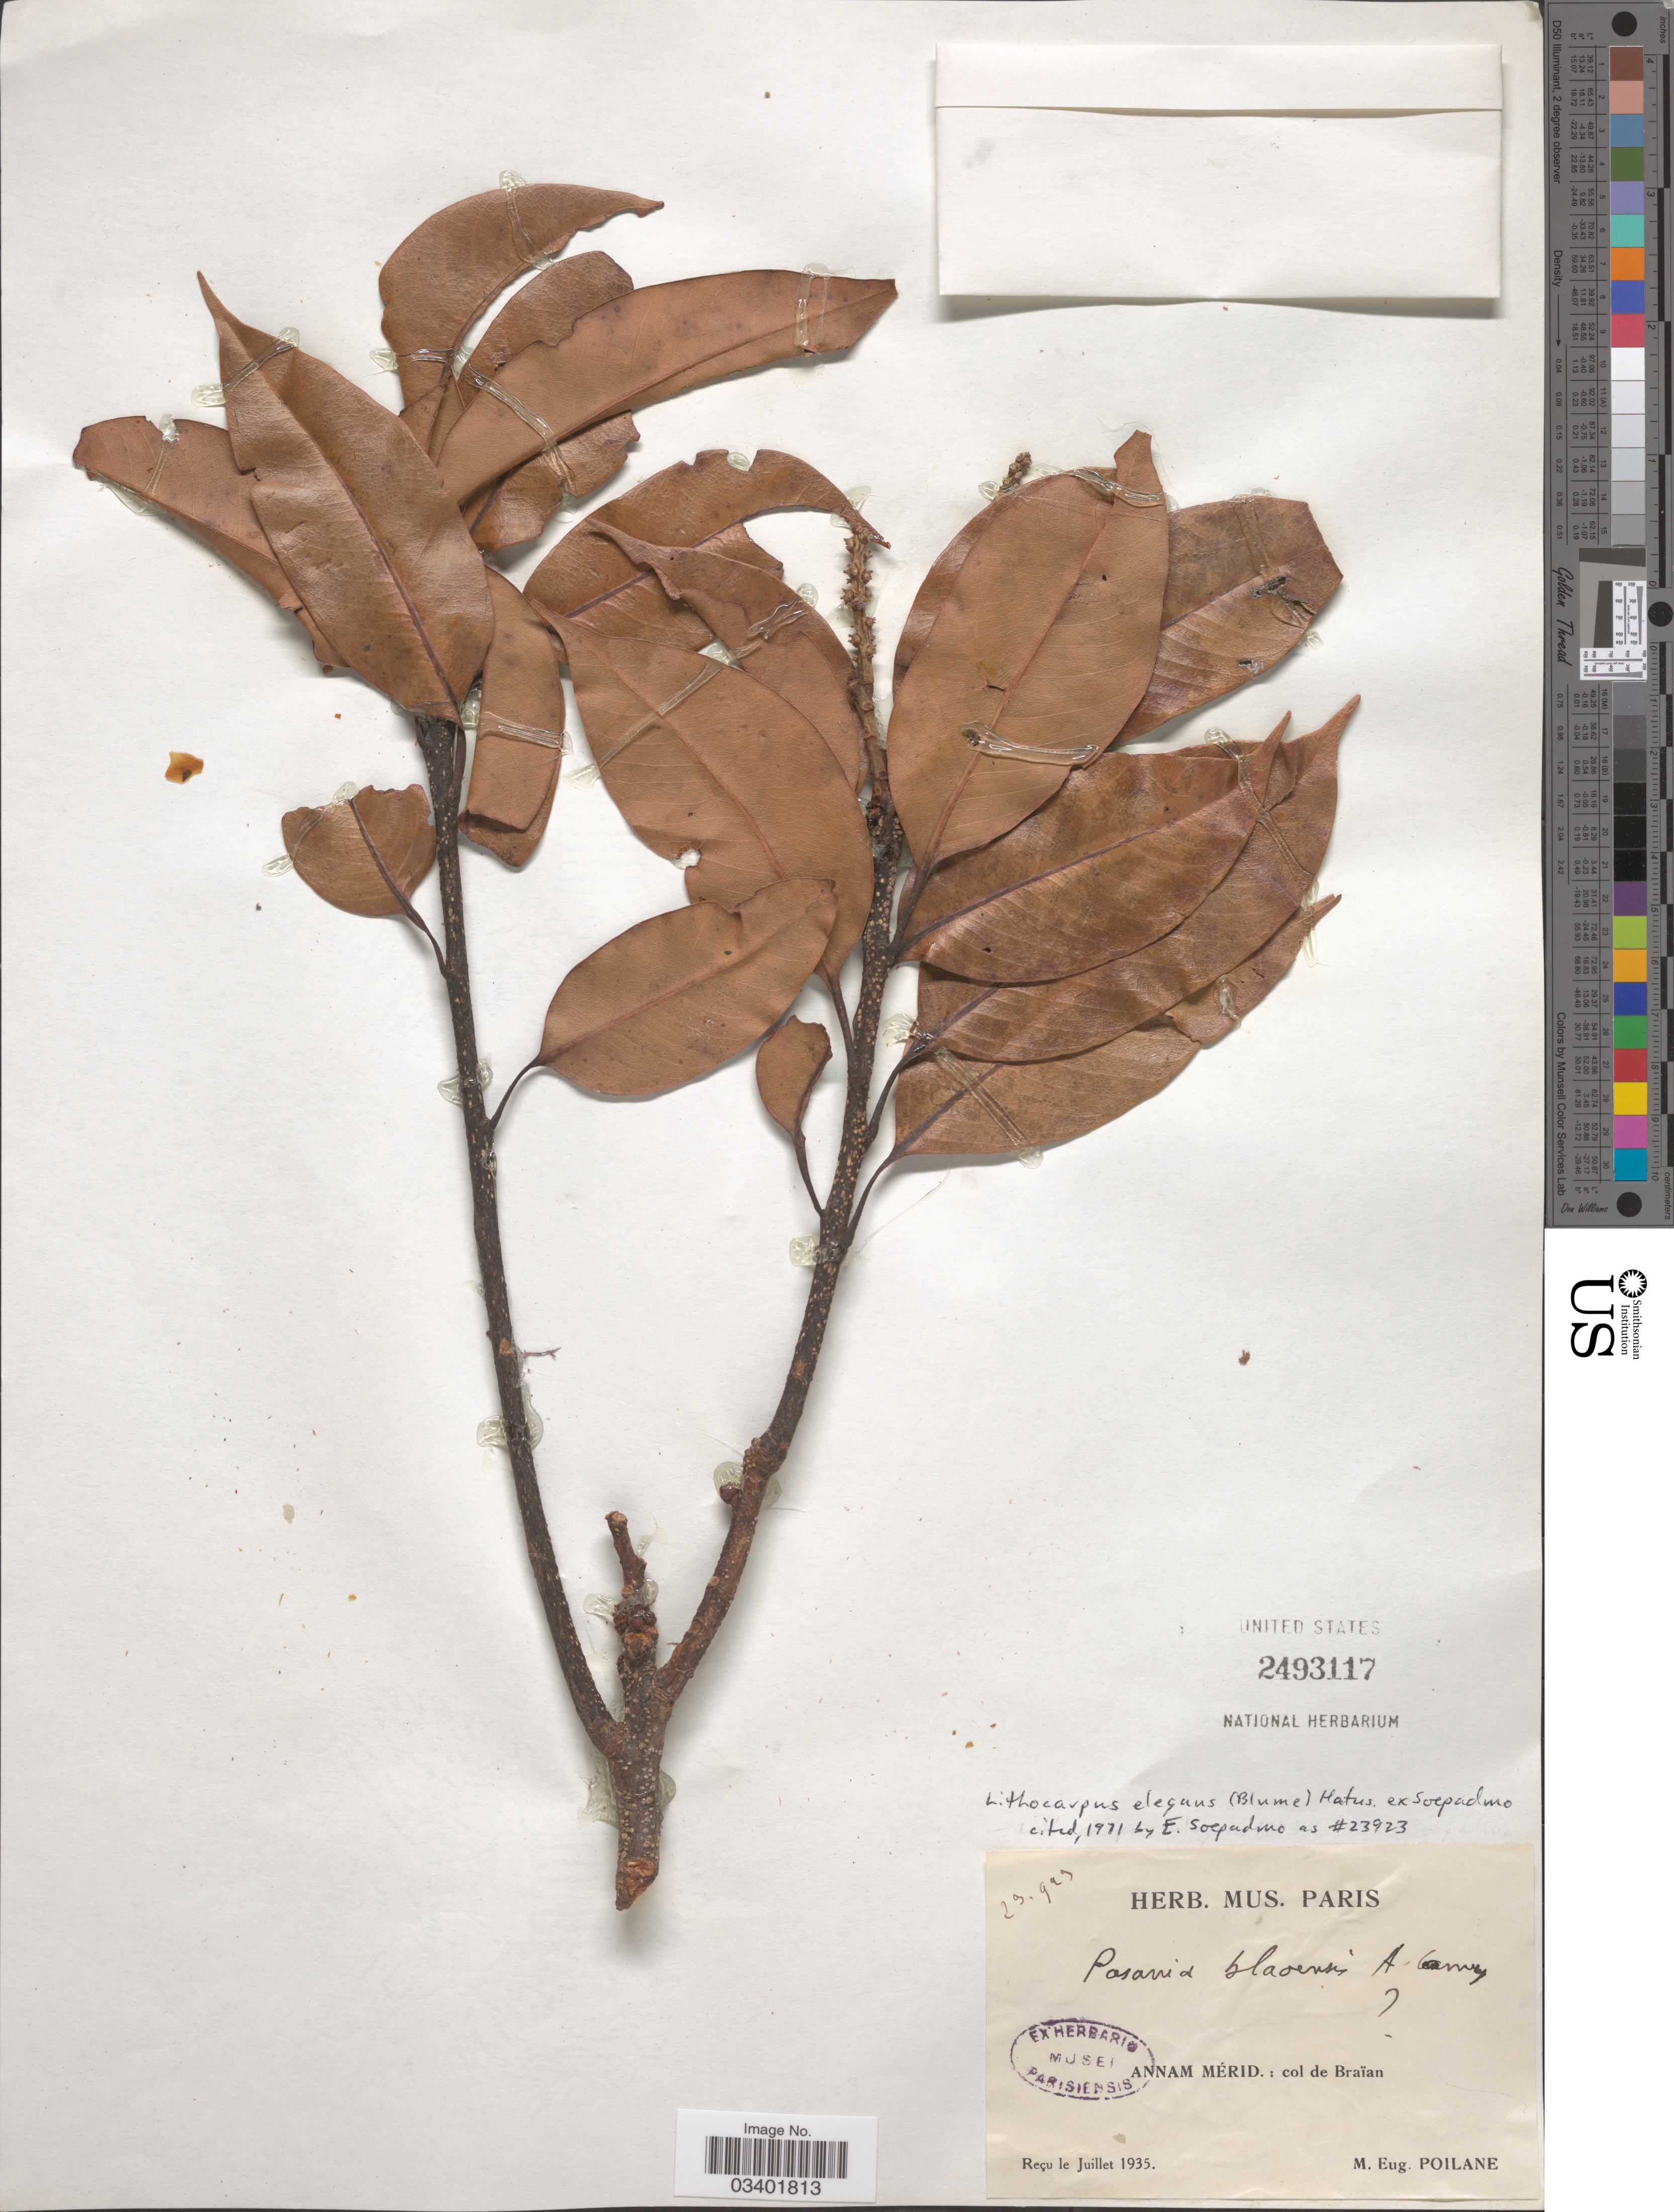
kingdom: Plantae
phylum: Tracheophyta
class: Magnoliopsida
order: Fagales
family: Fagaceae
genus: Lithocarpus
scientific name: Lithocarpus elegans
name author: (Blume) Hatus. ex Soepadmo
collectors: M. Poilane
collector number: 29929*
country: Vietnam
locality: Annam Mérid.: col de Braïan.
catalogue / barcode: US 2493117